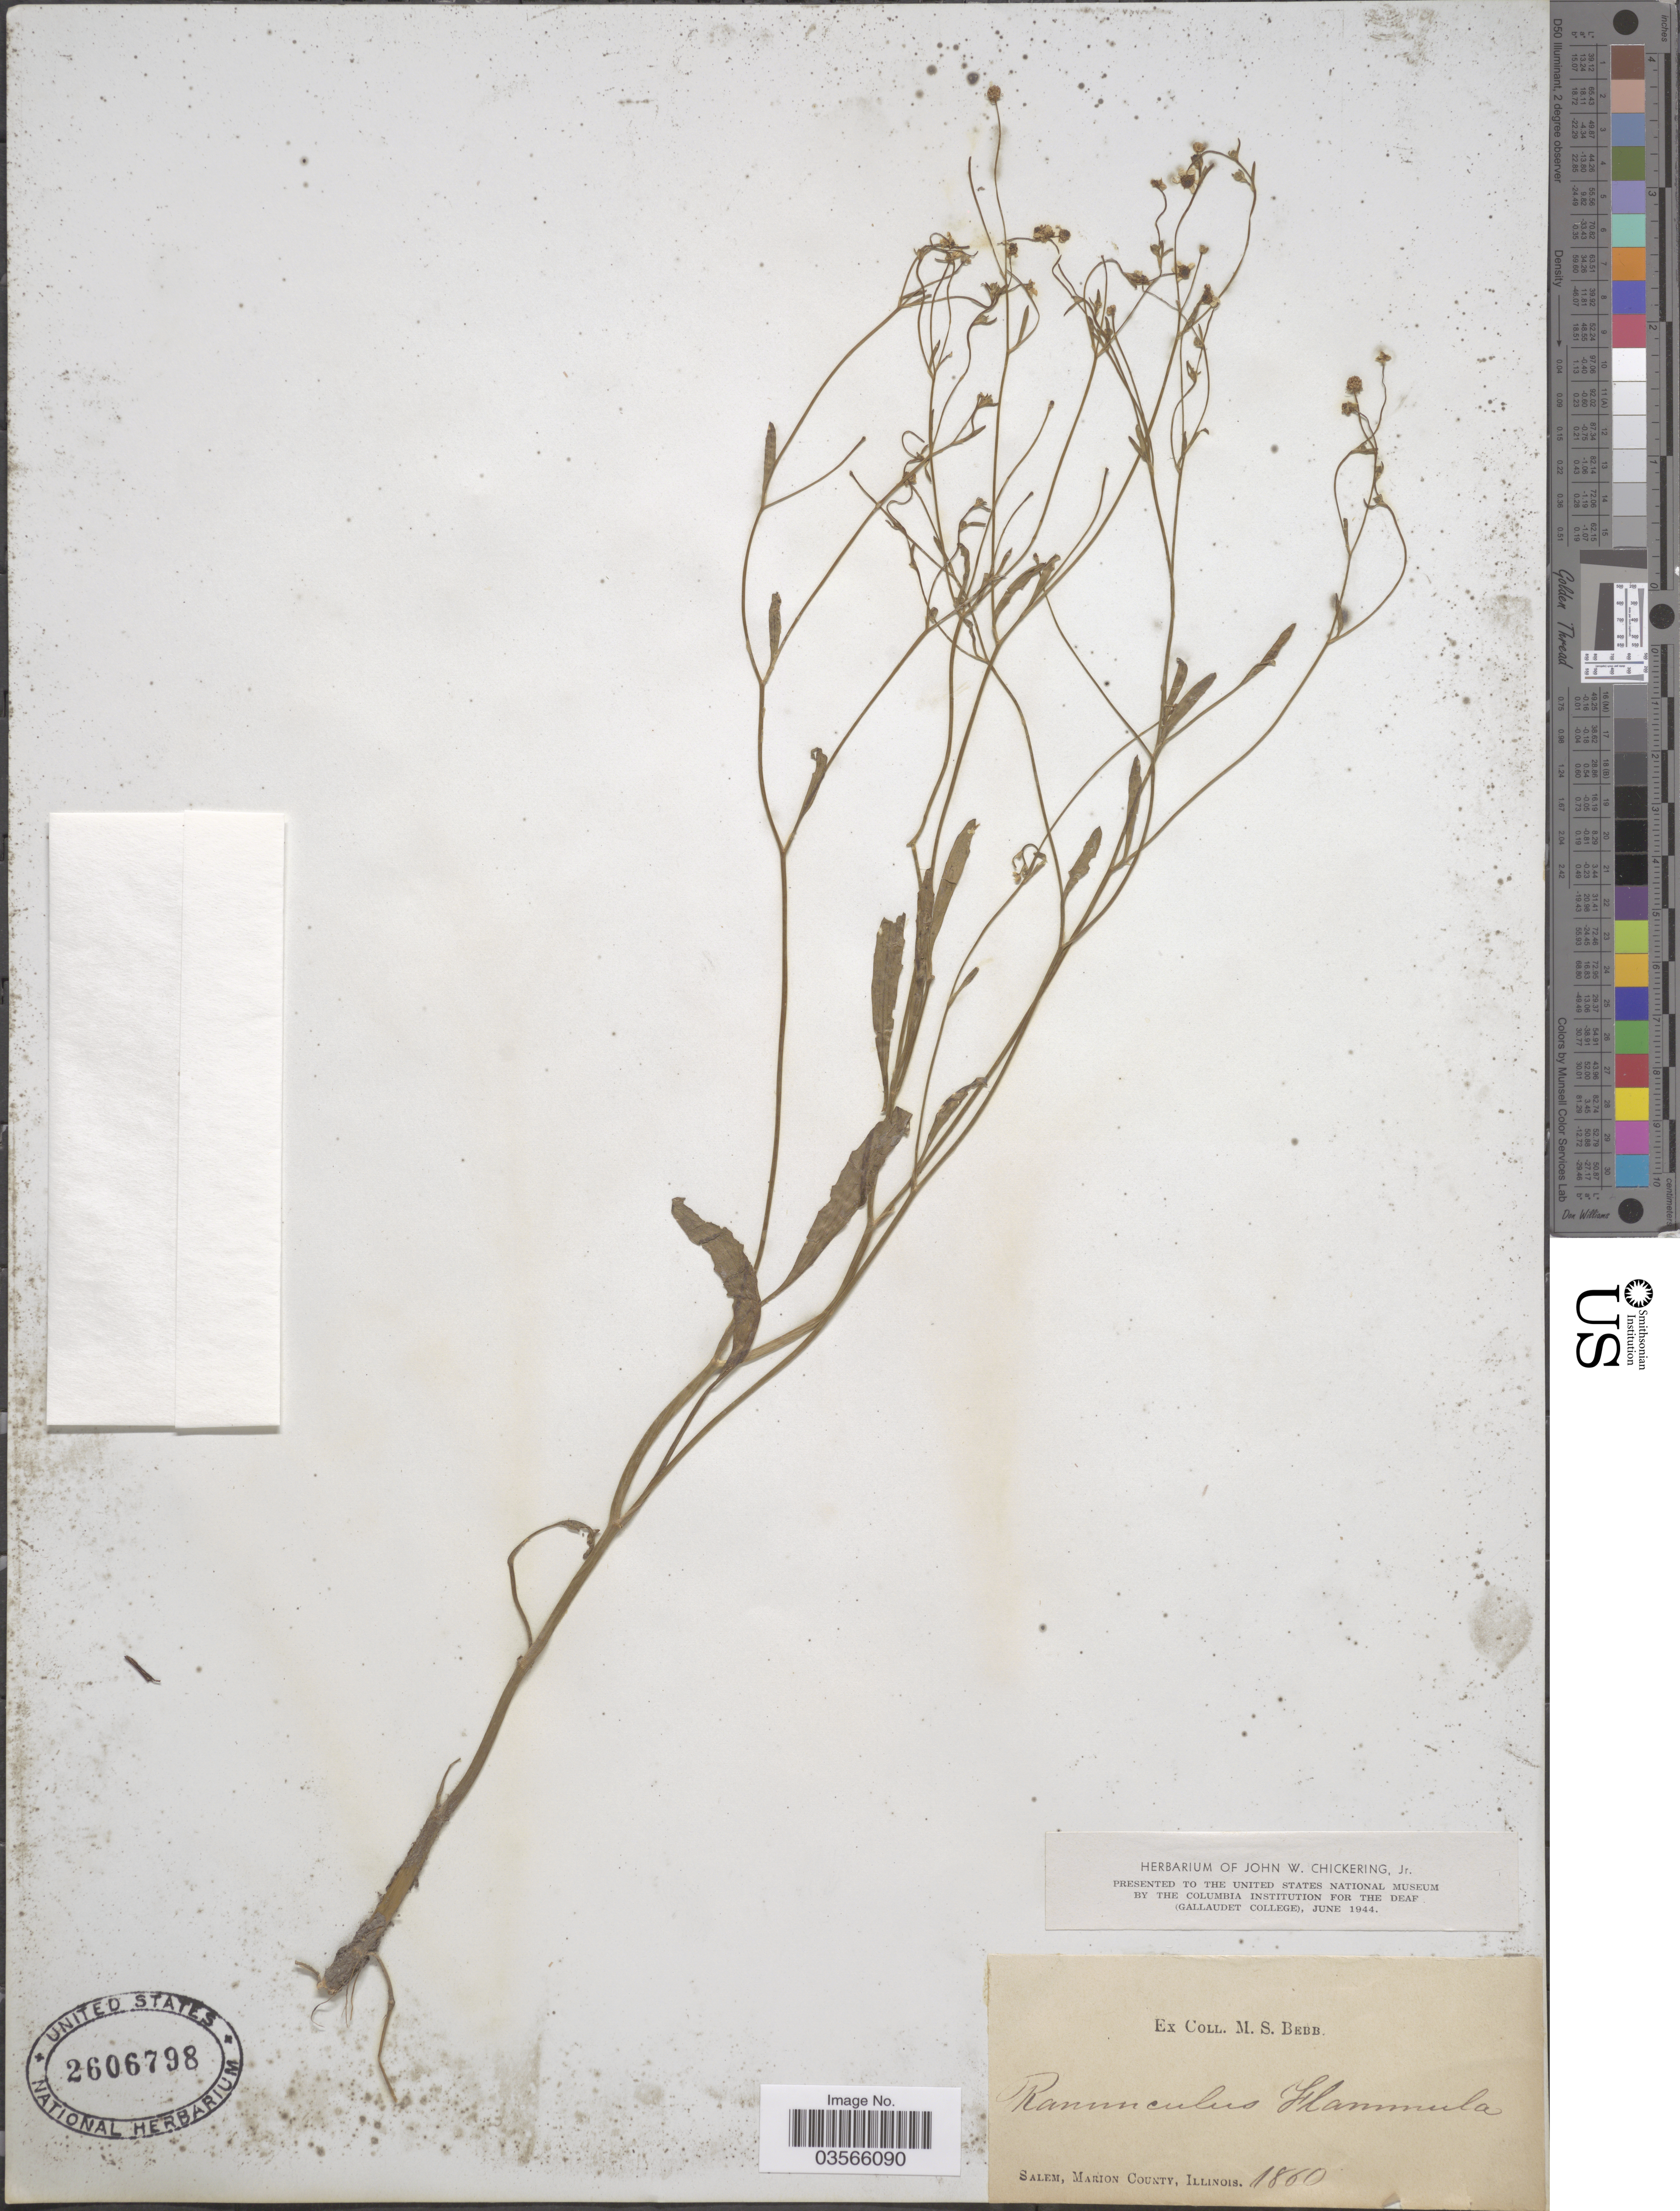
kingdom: Plantae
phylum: Tracheophyta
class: Magnoliopsida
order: Ranunculales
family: Ranunculaceae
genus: Ranunculus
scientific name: Ranunculus flammula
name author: L.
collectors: ex Herb. M. S. Bebb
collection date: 1860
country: United States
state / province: Illinois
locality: Salem, Marion County.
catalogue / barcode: US 2606798